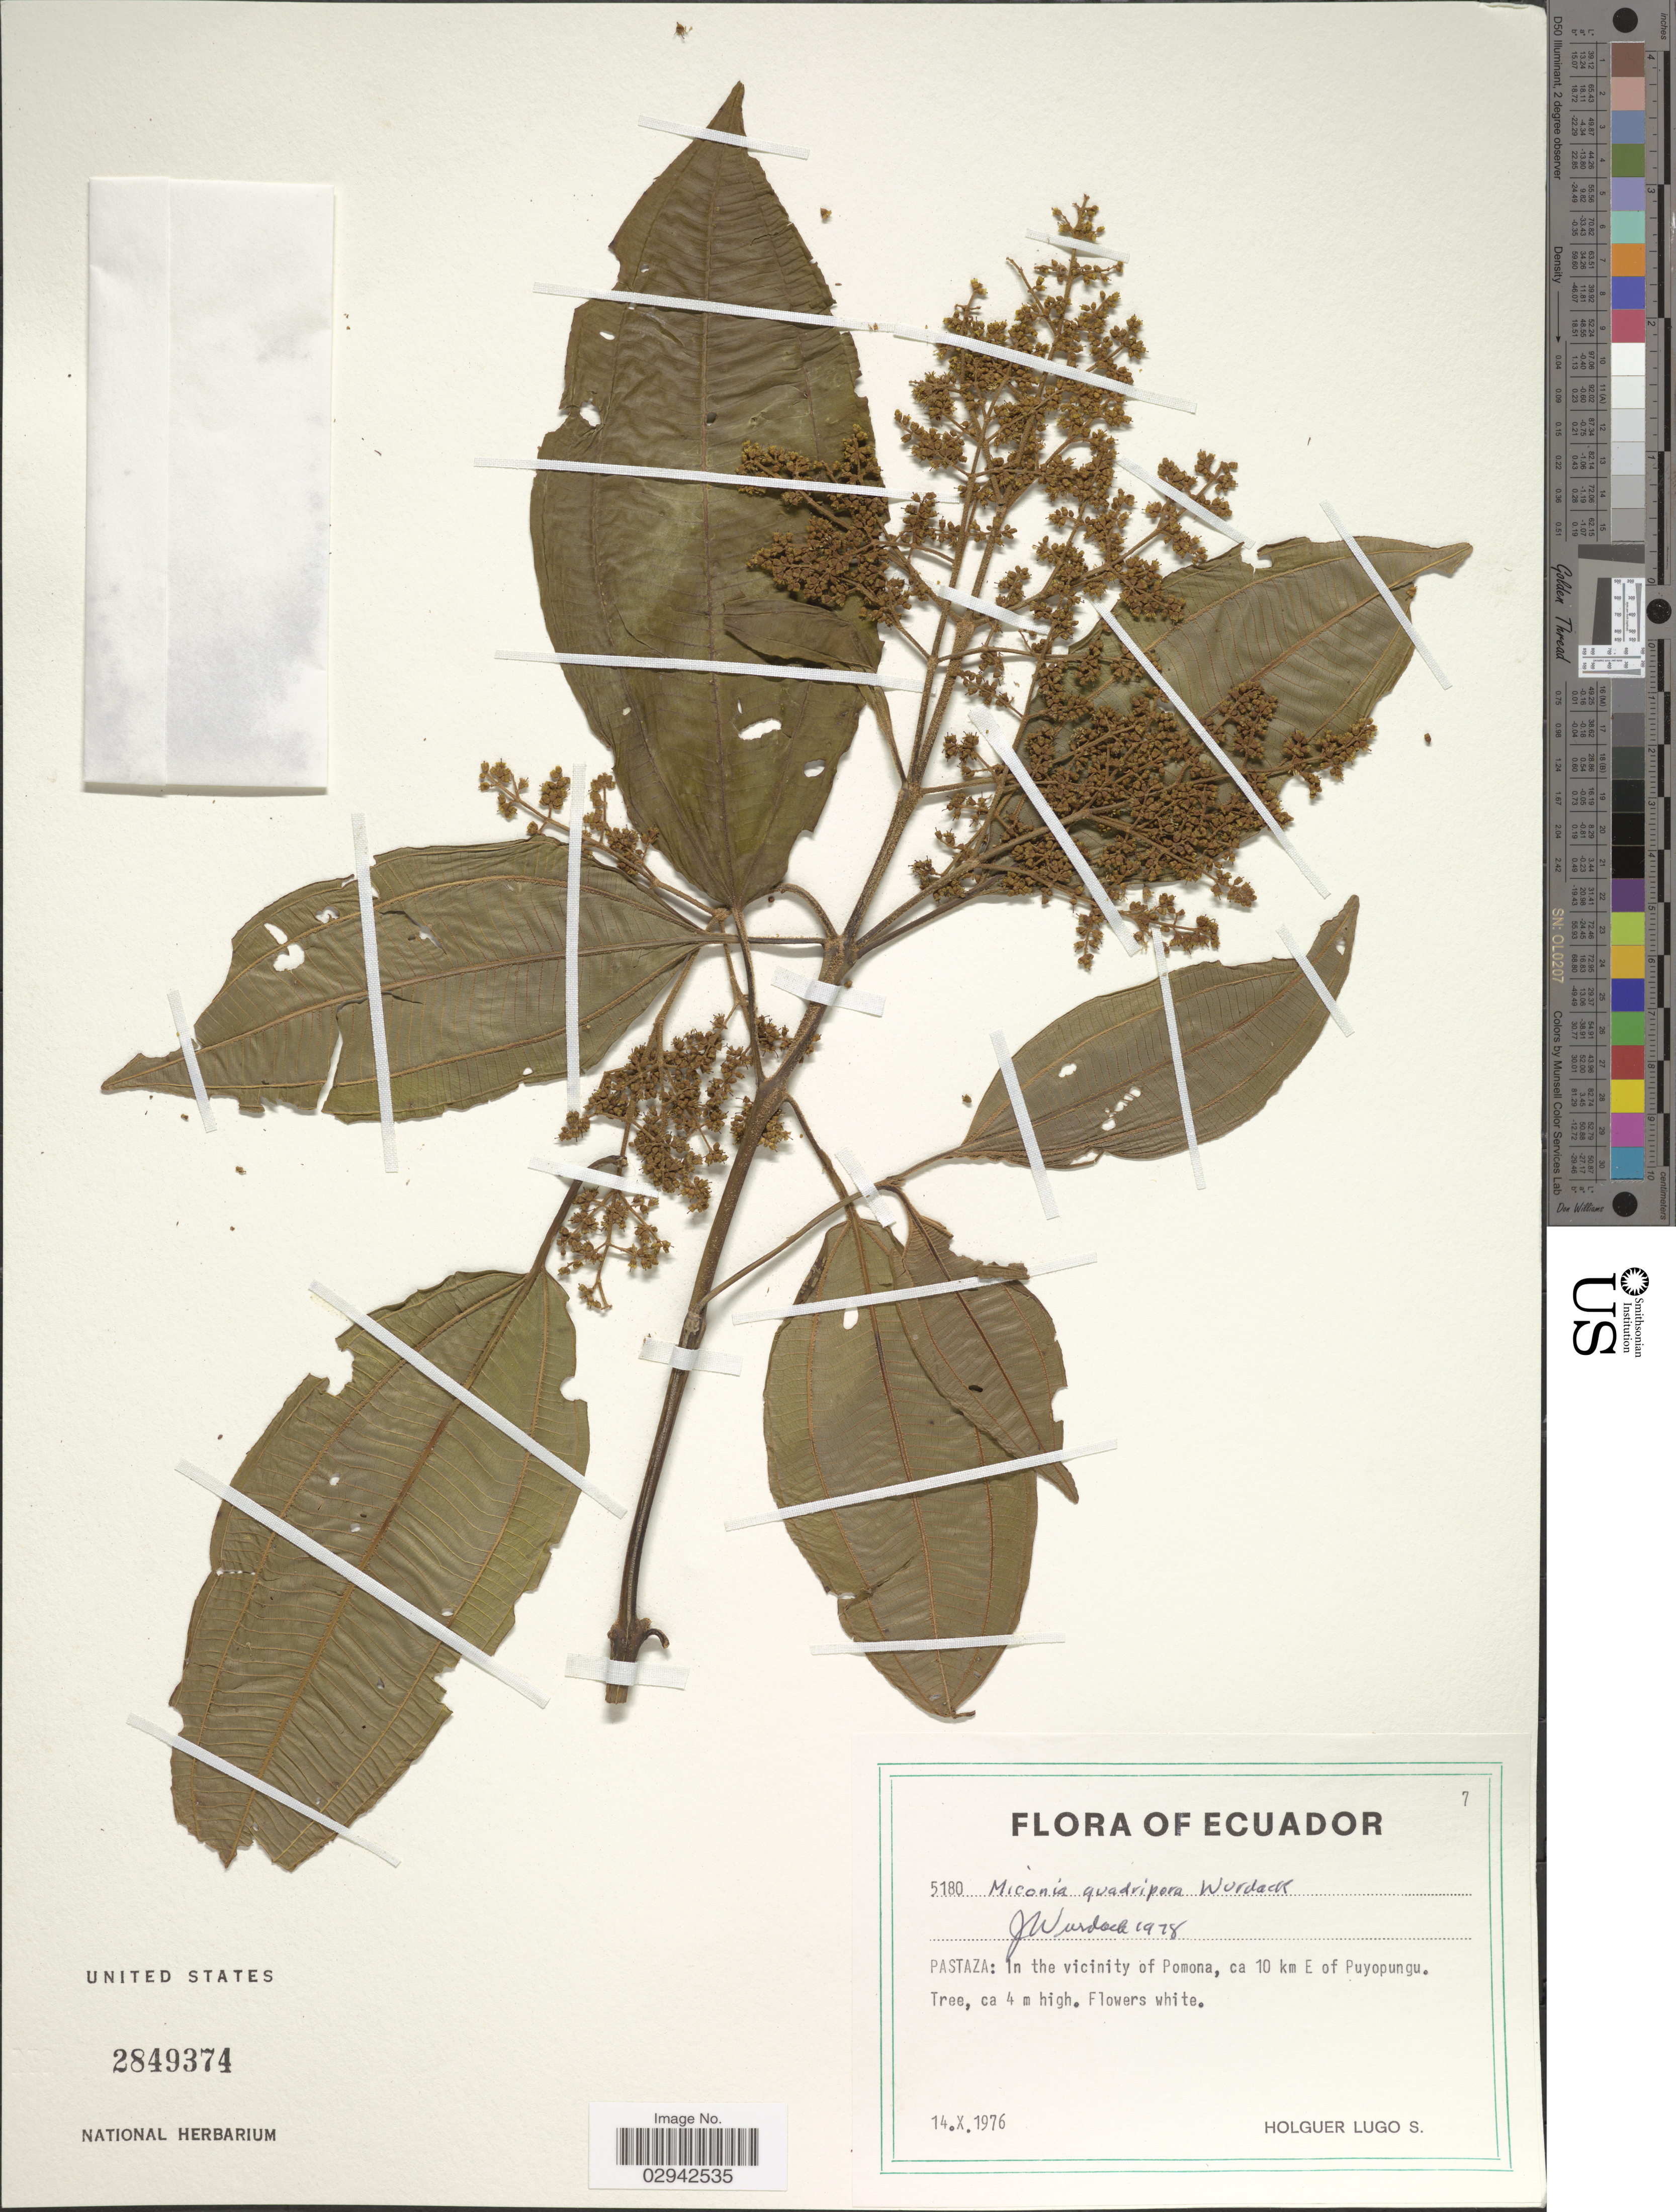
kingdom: Plantae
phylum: Tracheophyta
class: Magnoliopsida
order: Myrtales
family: Melastomataceae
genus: Miconia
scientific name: Miconia quadripora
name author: Wurdack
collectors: H. Lugo S.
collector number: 5180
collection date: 1976-10-14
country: Ecuador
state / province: Pastaza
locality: In the vicinity of Pomona, ca 10 km E of Puyopungu.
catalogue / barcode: US 2849374